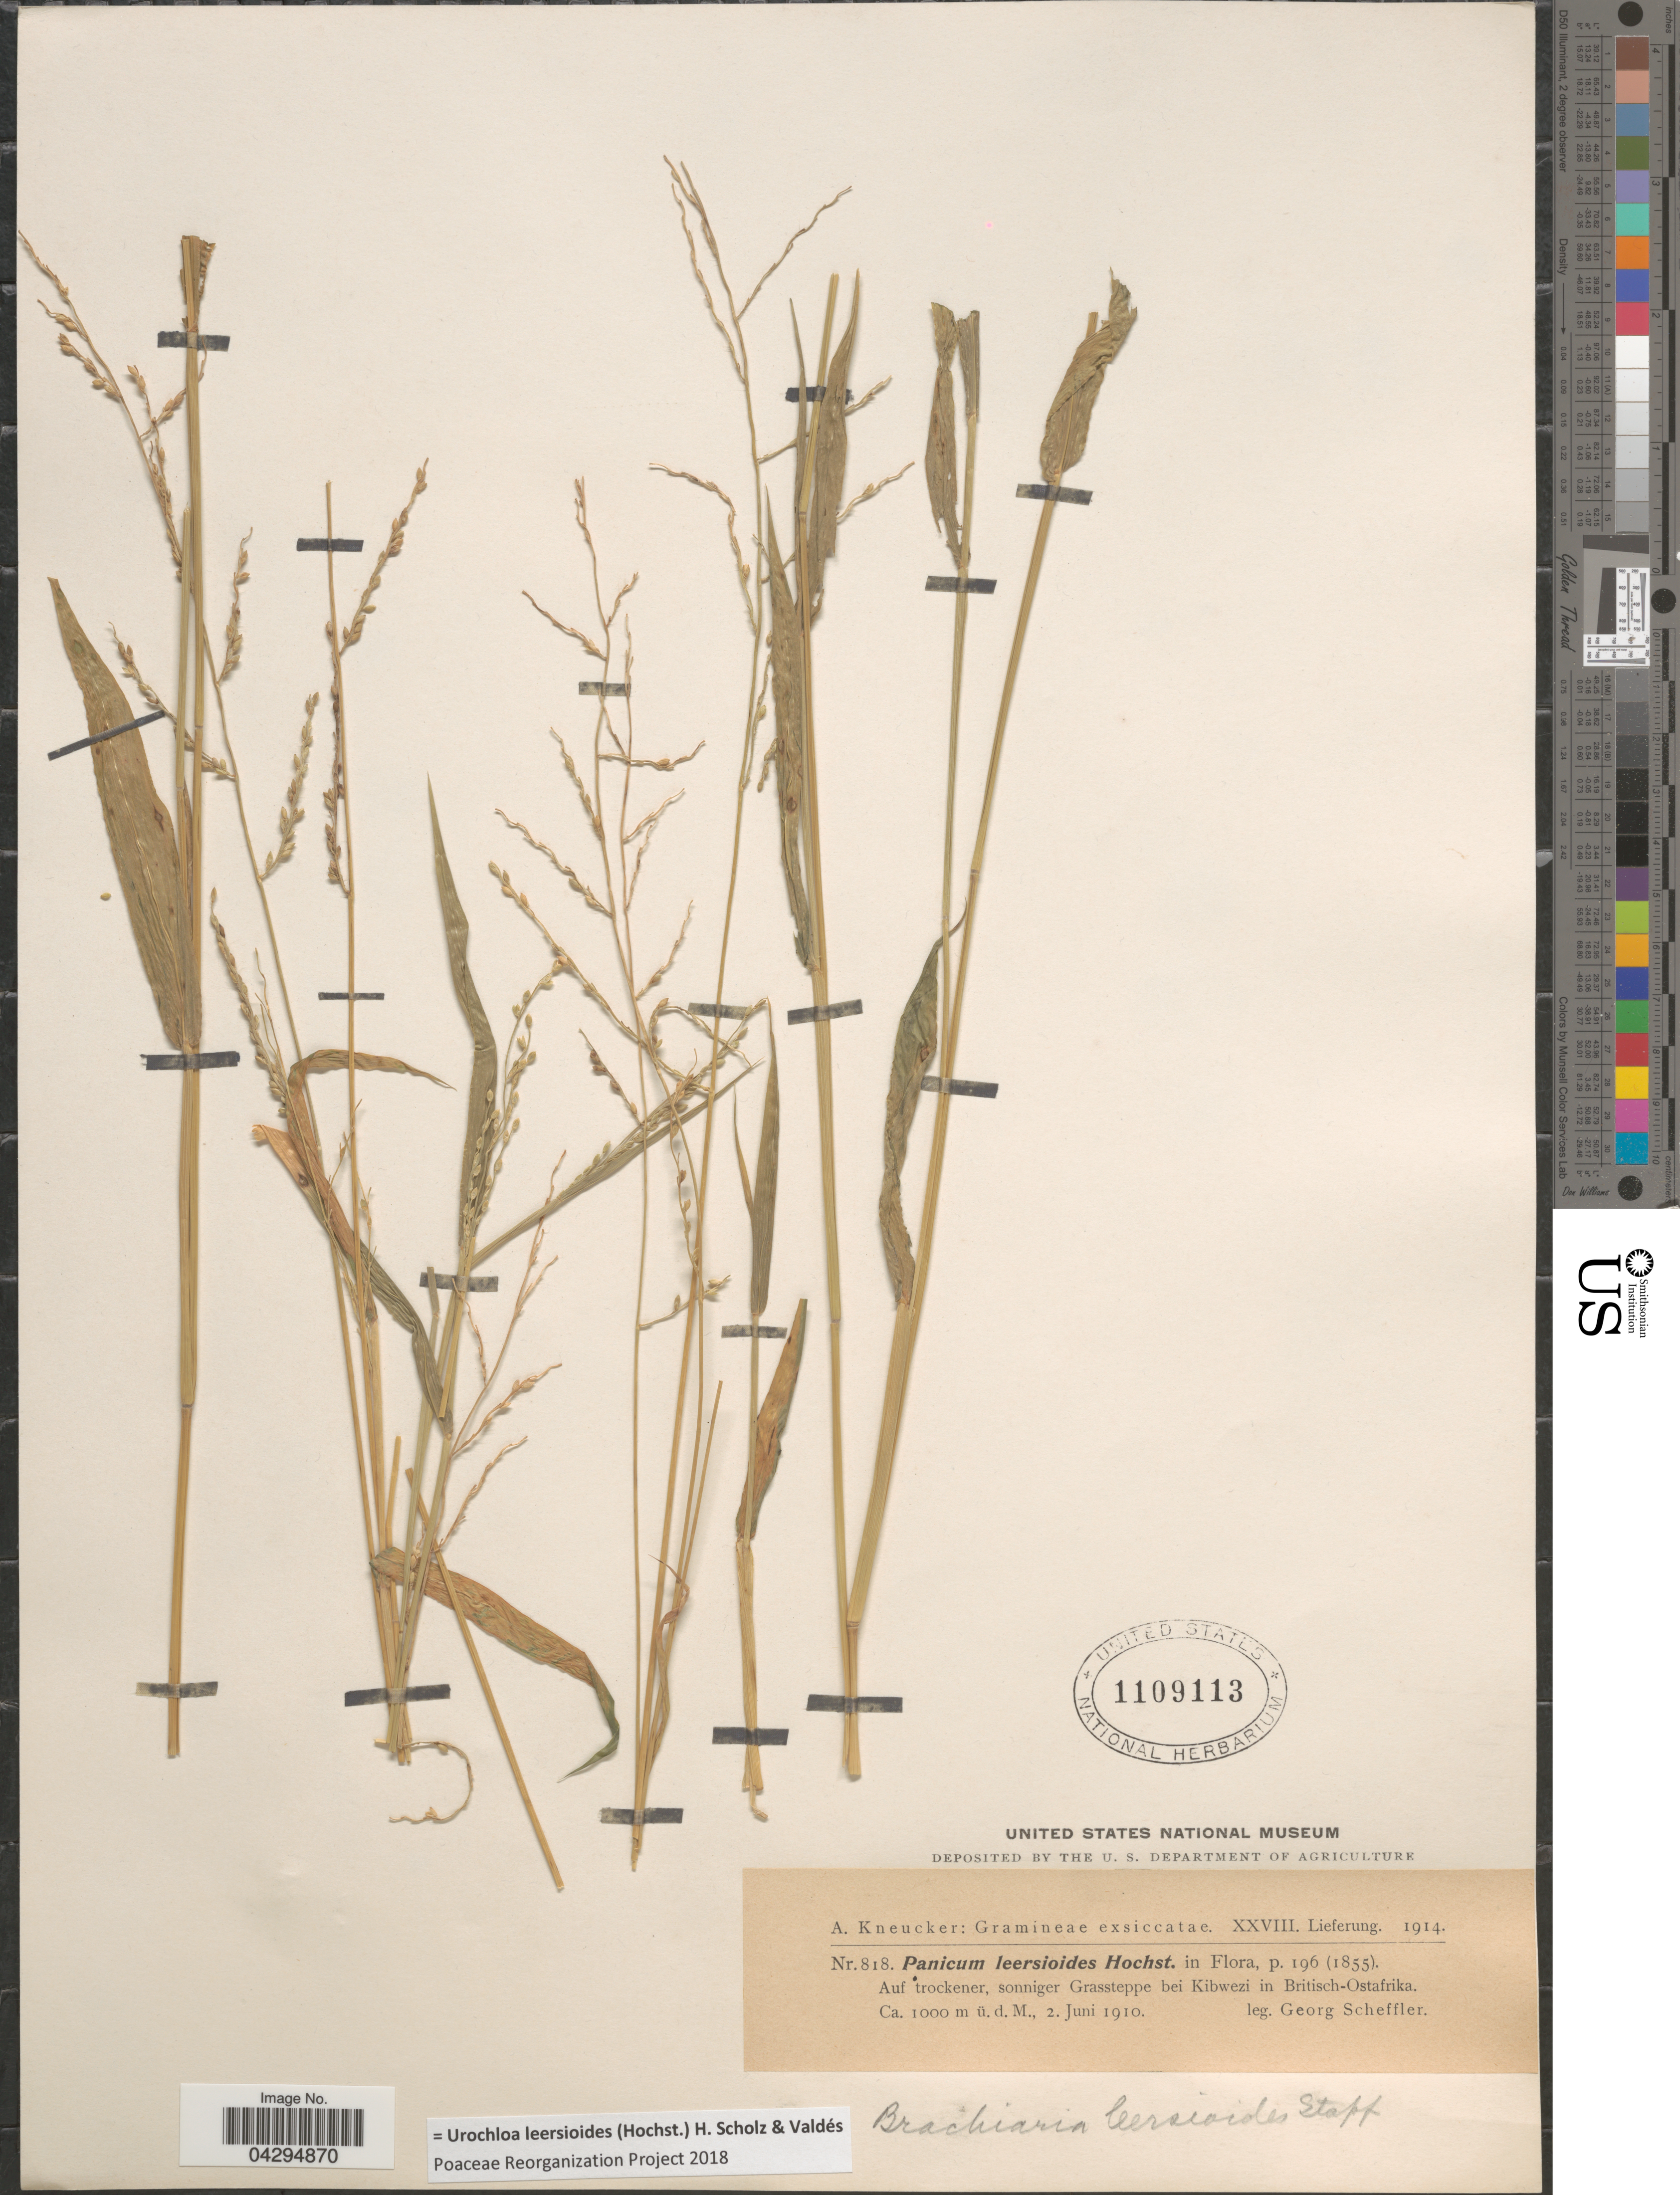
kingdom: Plantae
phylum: Tracheophyta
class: Liliopsida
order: Poales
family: Poaceae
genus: Urochloa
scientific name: Urochloa leersioides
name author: (Hochst.) H. Scholz & Valdés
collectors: G. Scheffler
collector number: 818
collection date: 1910-06-02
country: Kenya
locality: Auf trockener, sonniger Grassteppe bei Kibwezi in British-Ostafrika.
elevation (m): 1000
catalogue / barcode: US 1109113